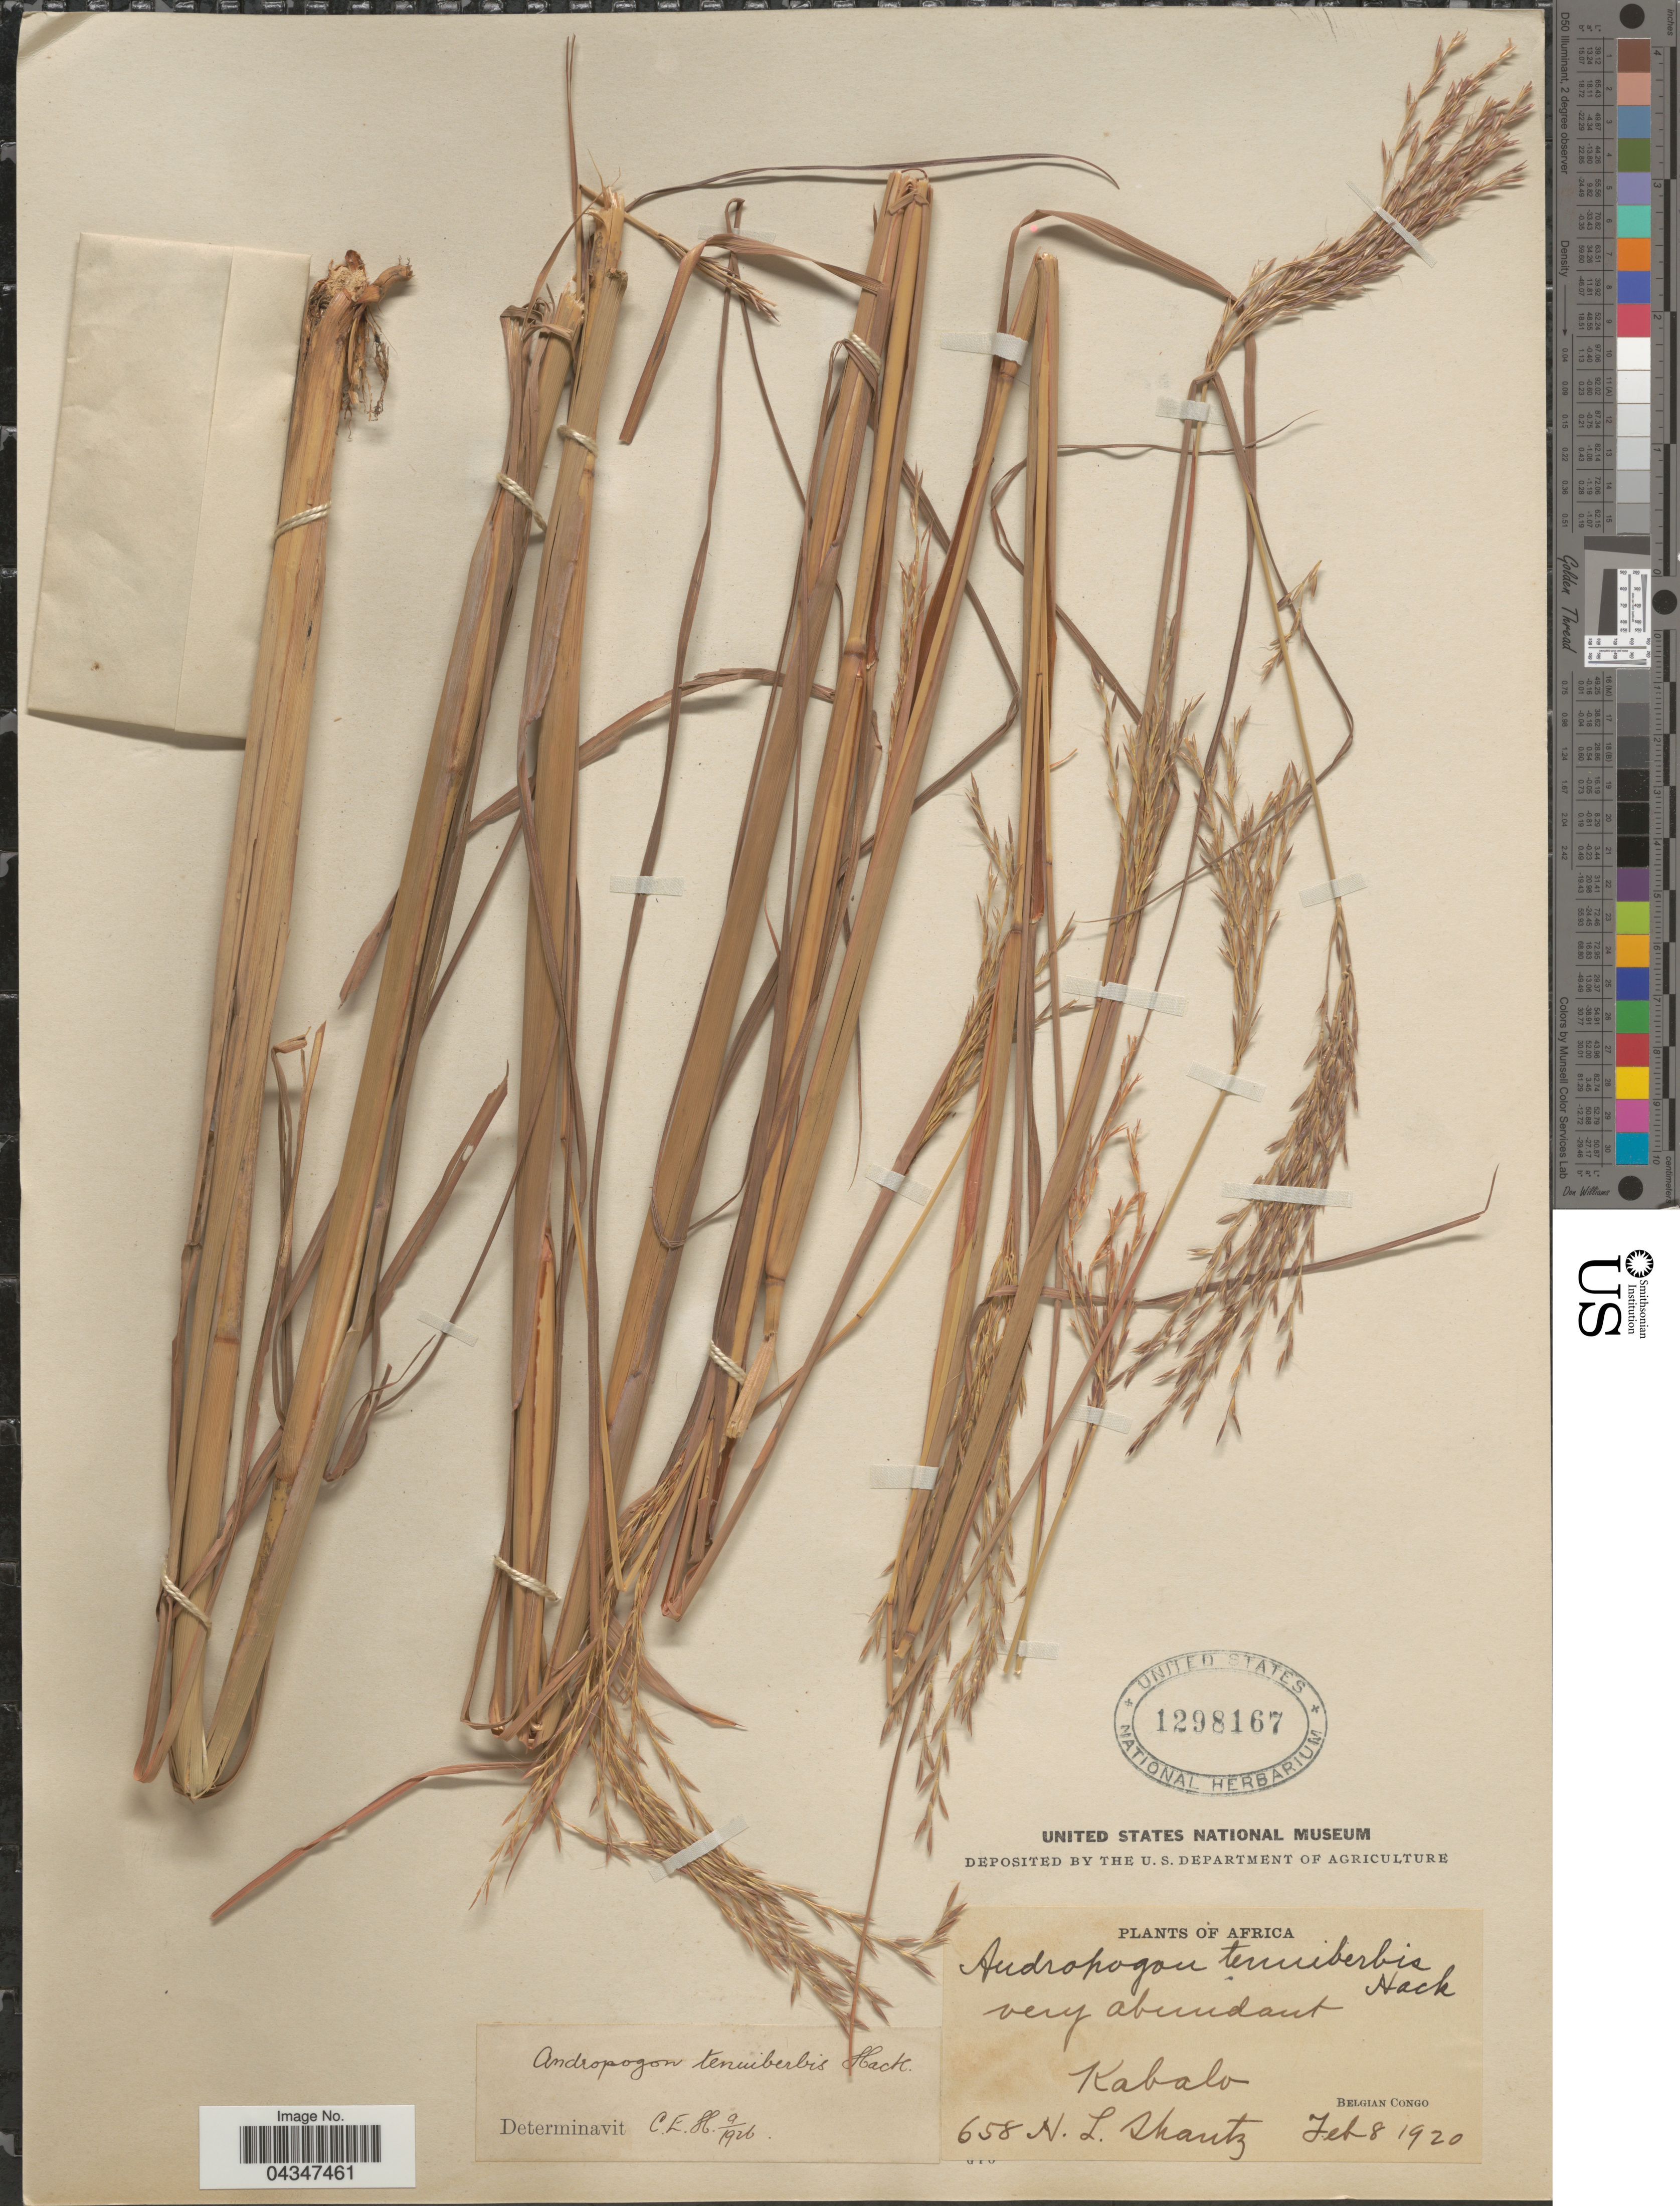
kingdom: Plantae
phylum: Tracheophyta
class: Liliopsida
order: Poales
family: Poaceae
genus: Andropogon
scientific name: Andropogon tenuiberbis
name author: Hack.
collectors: H. Shantz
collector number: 658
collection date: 1920-02-08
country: Congo, Democratic Republic of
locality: Kabalo. Belgian Congo.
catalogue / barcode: US 1298167